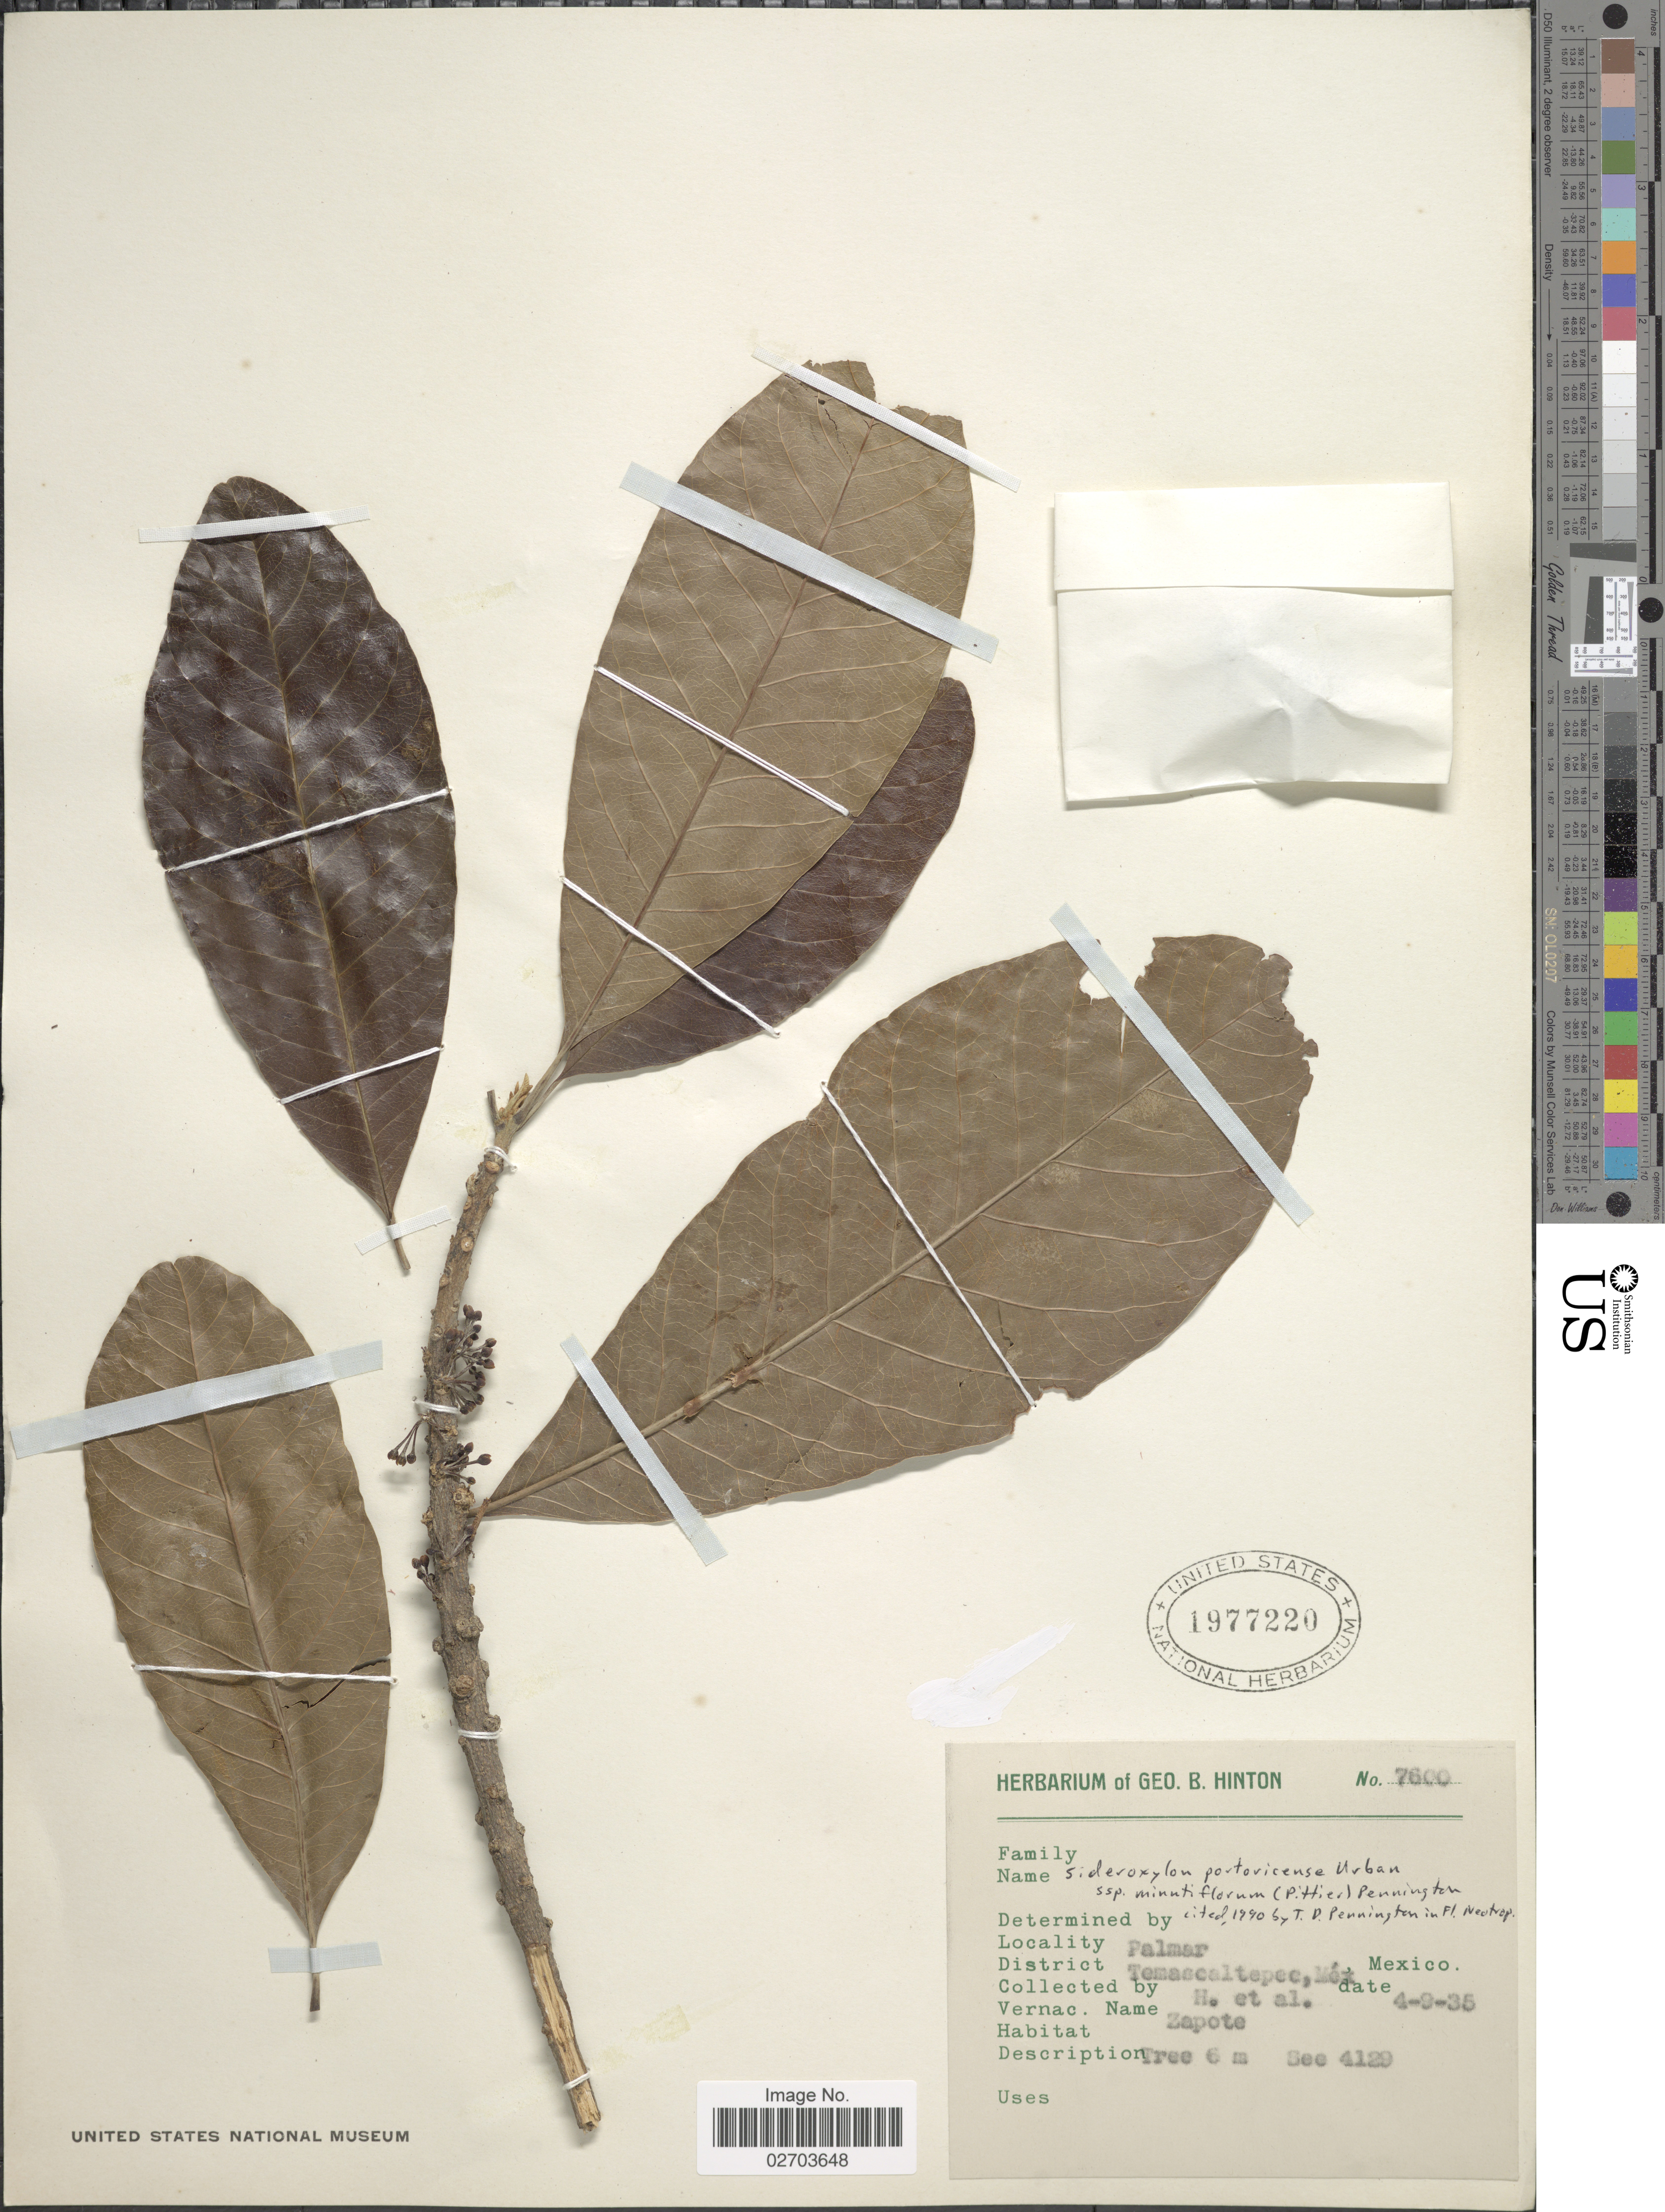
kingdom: Plantae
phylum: Tracheophyta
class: Magnoliopsida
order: Ericales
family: Sapotaceae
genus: Sideroxylon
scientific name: Sideroxylon portoricense subsp. minutiflorum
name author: (Pittier) T.D. Penn.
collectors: G. B. Hinton & et al.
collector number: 7600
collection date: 1935-04-09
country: Mexico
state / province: México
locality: Palmar, District Temascaltepec.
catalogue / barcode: US 1977220